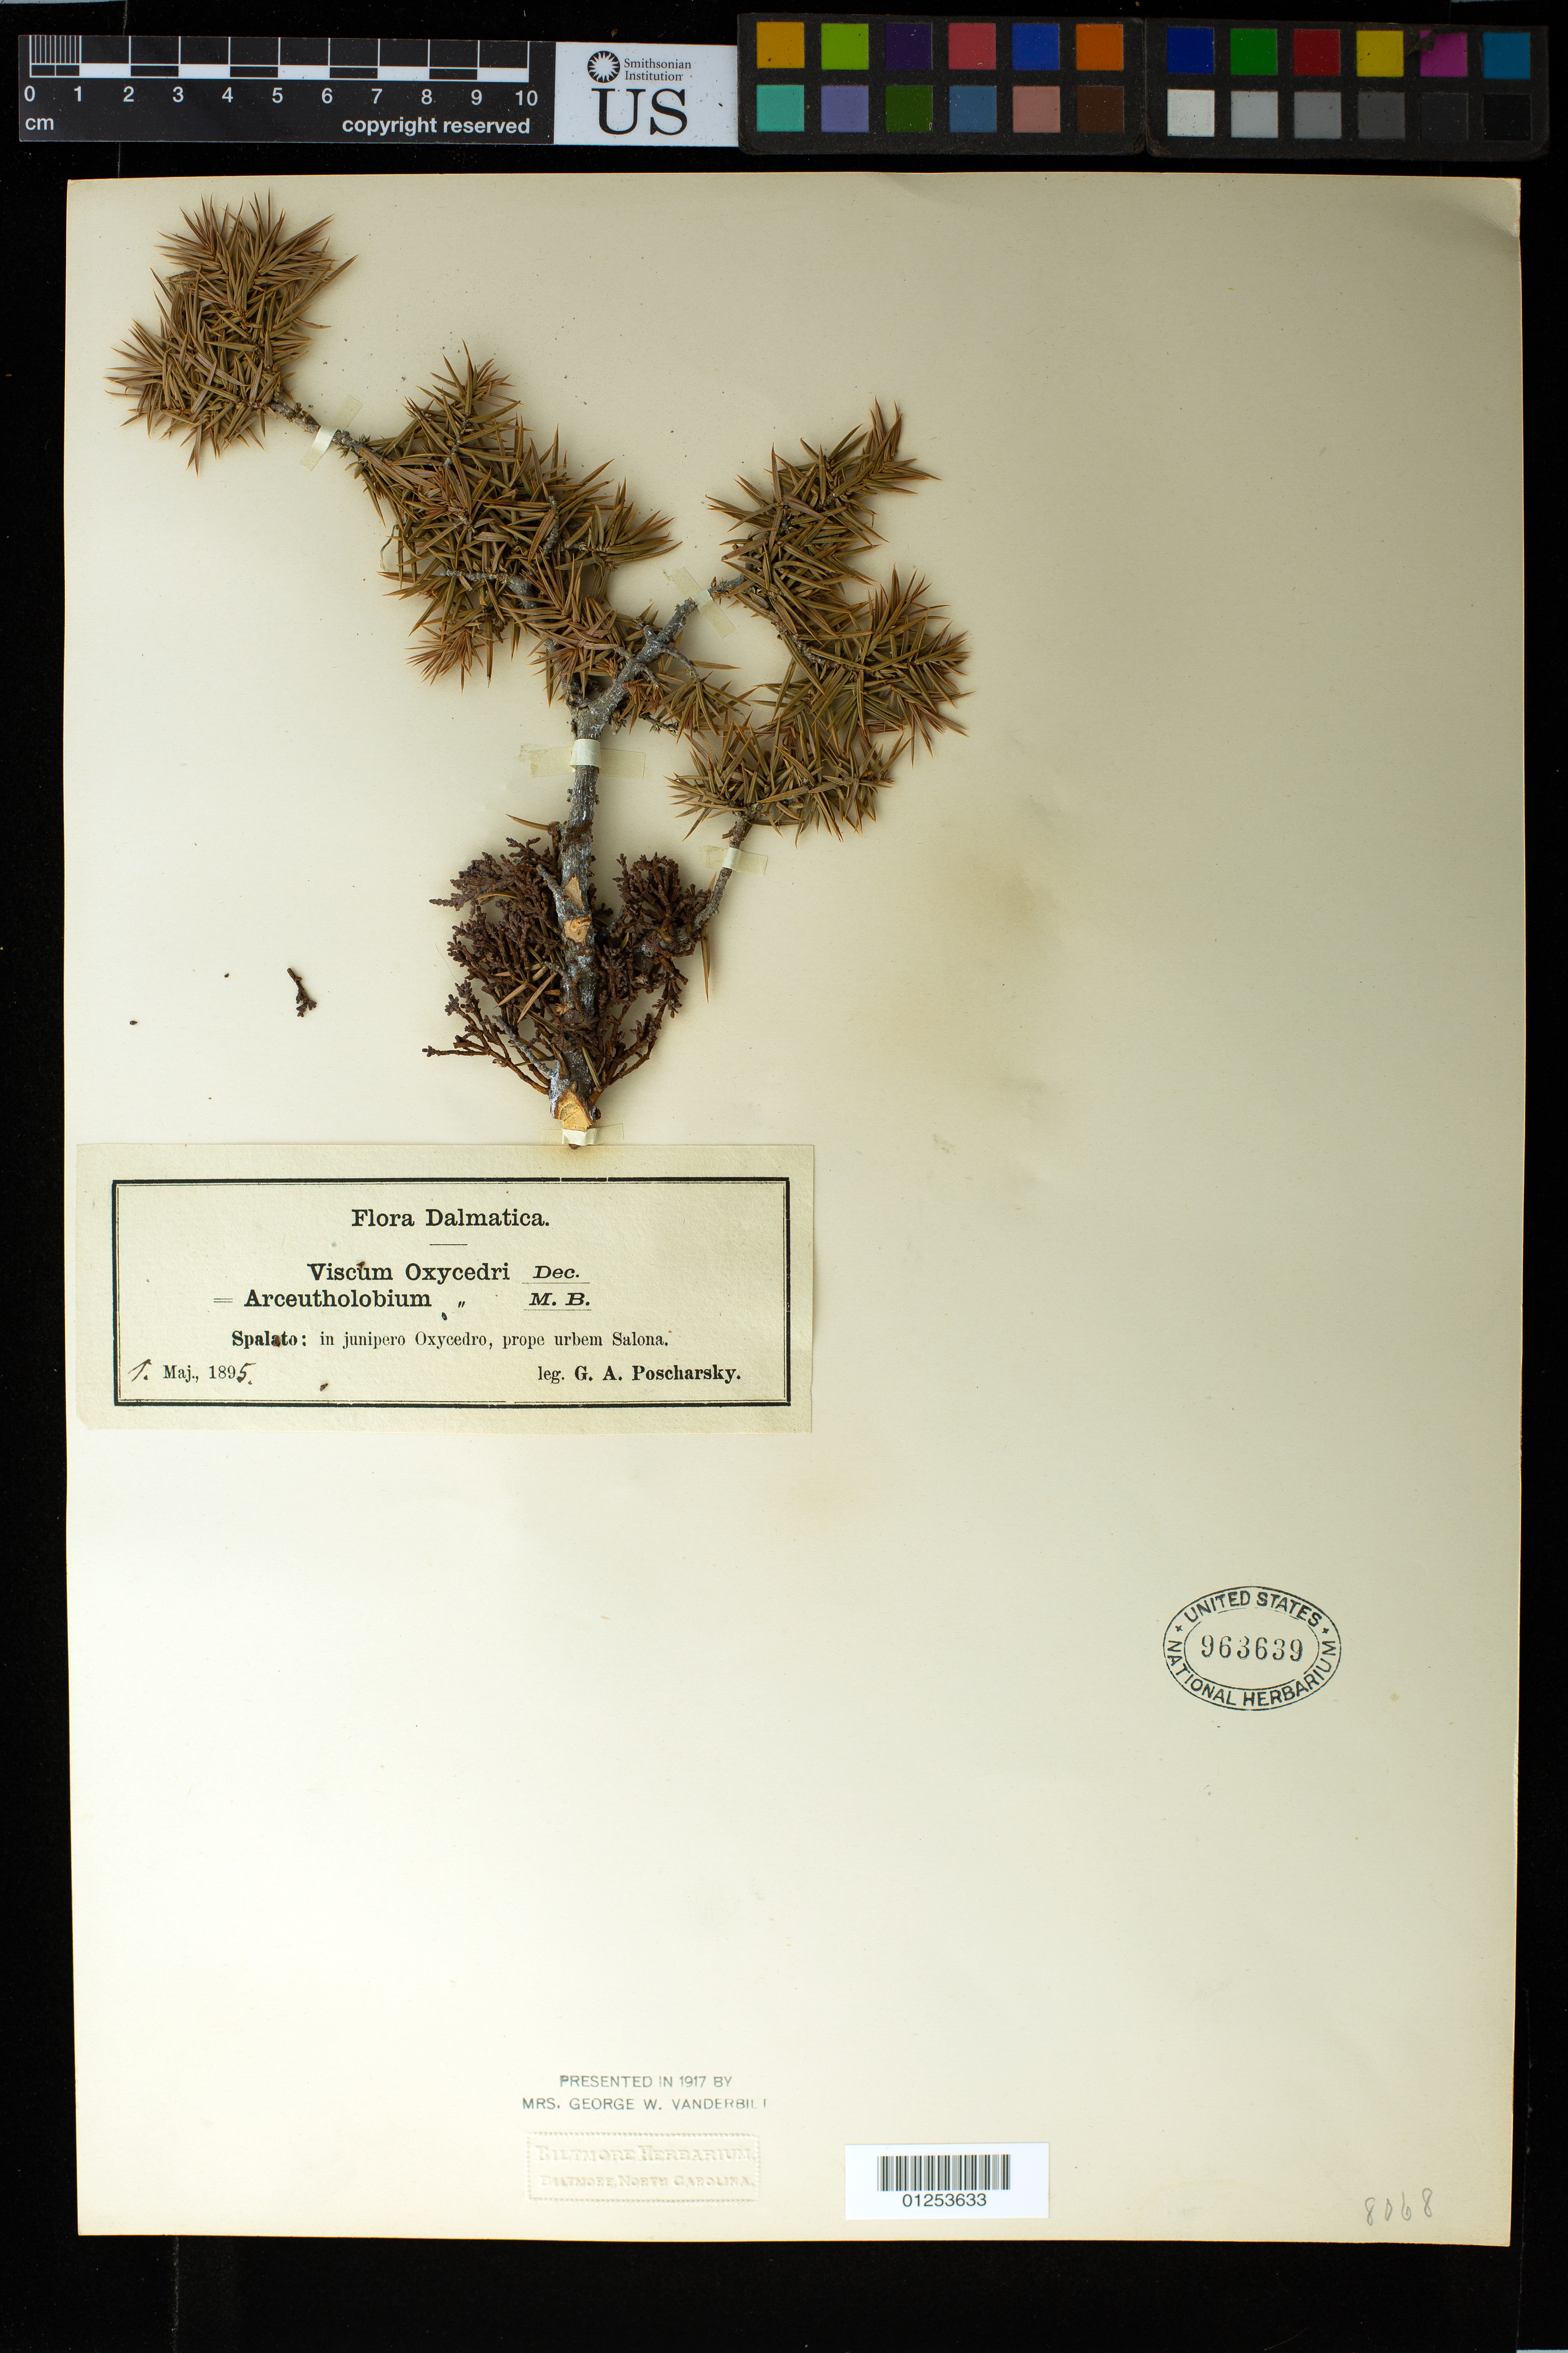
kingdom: Plantae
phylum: Tracheophyta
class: Magnoliopsida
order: Santalales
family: Viscaceae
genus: Arceuthobium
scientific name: Arceuthobium oxycedri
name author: (DC.) M. Bieb.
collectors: G. Poscharsky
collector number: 8068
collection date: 1895-05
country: Croatia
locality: Spalato: in junipero Oxycedro, prope urbem Salona.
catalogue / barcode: US 963639